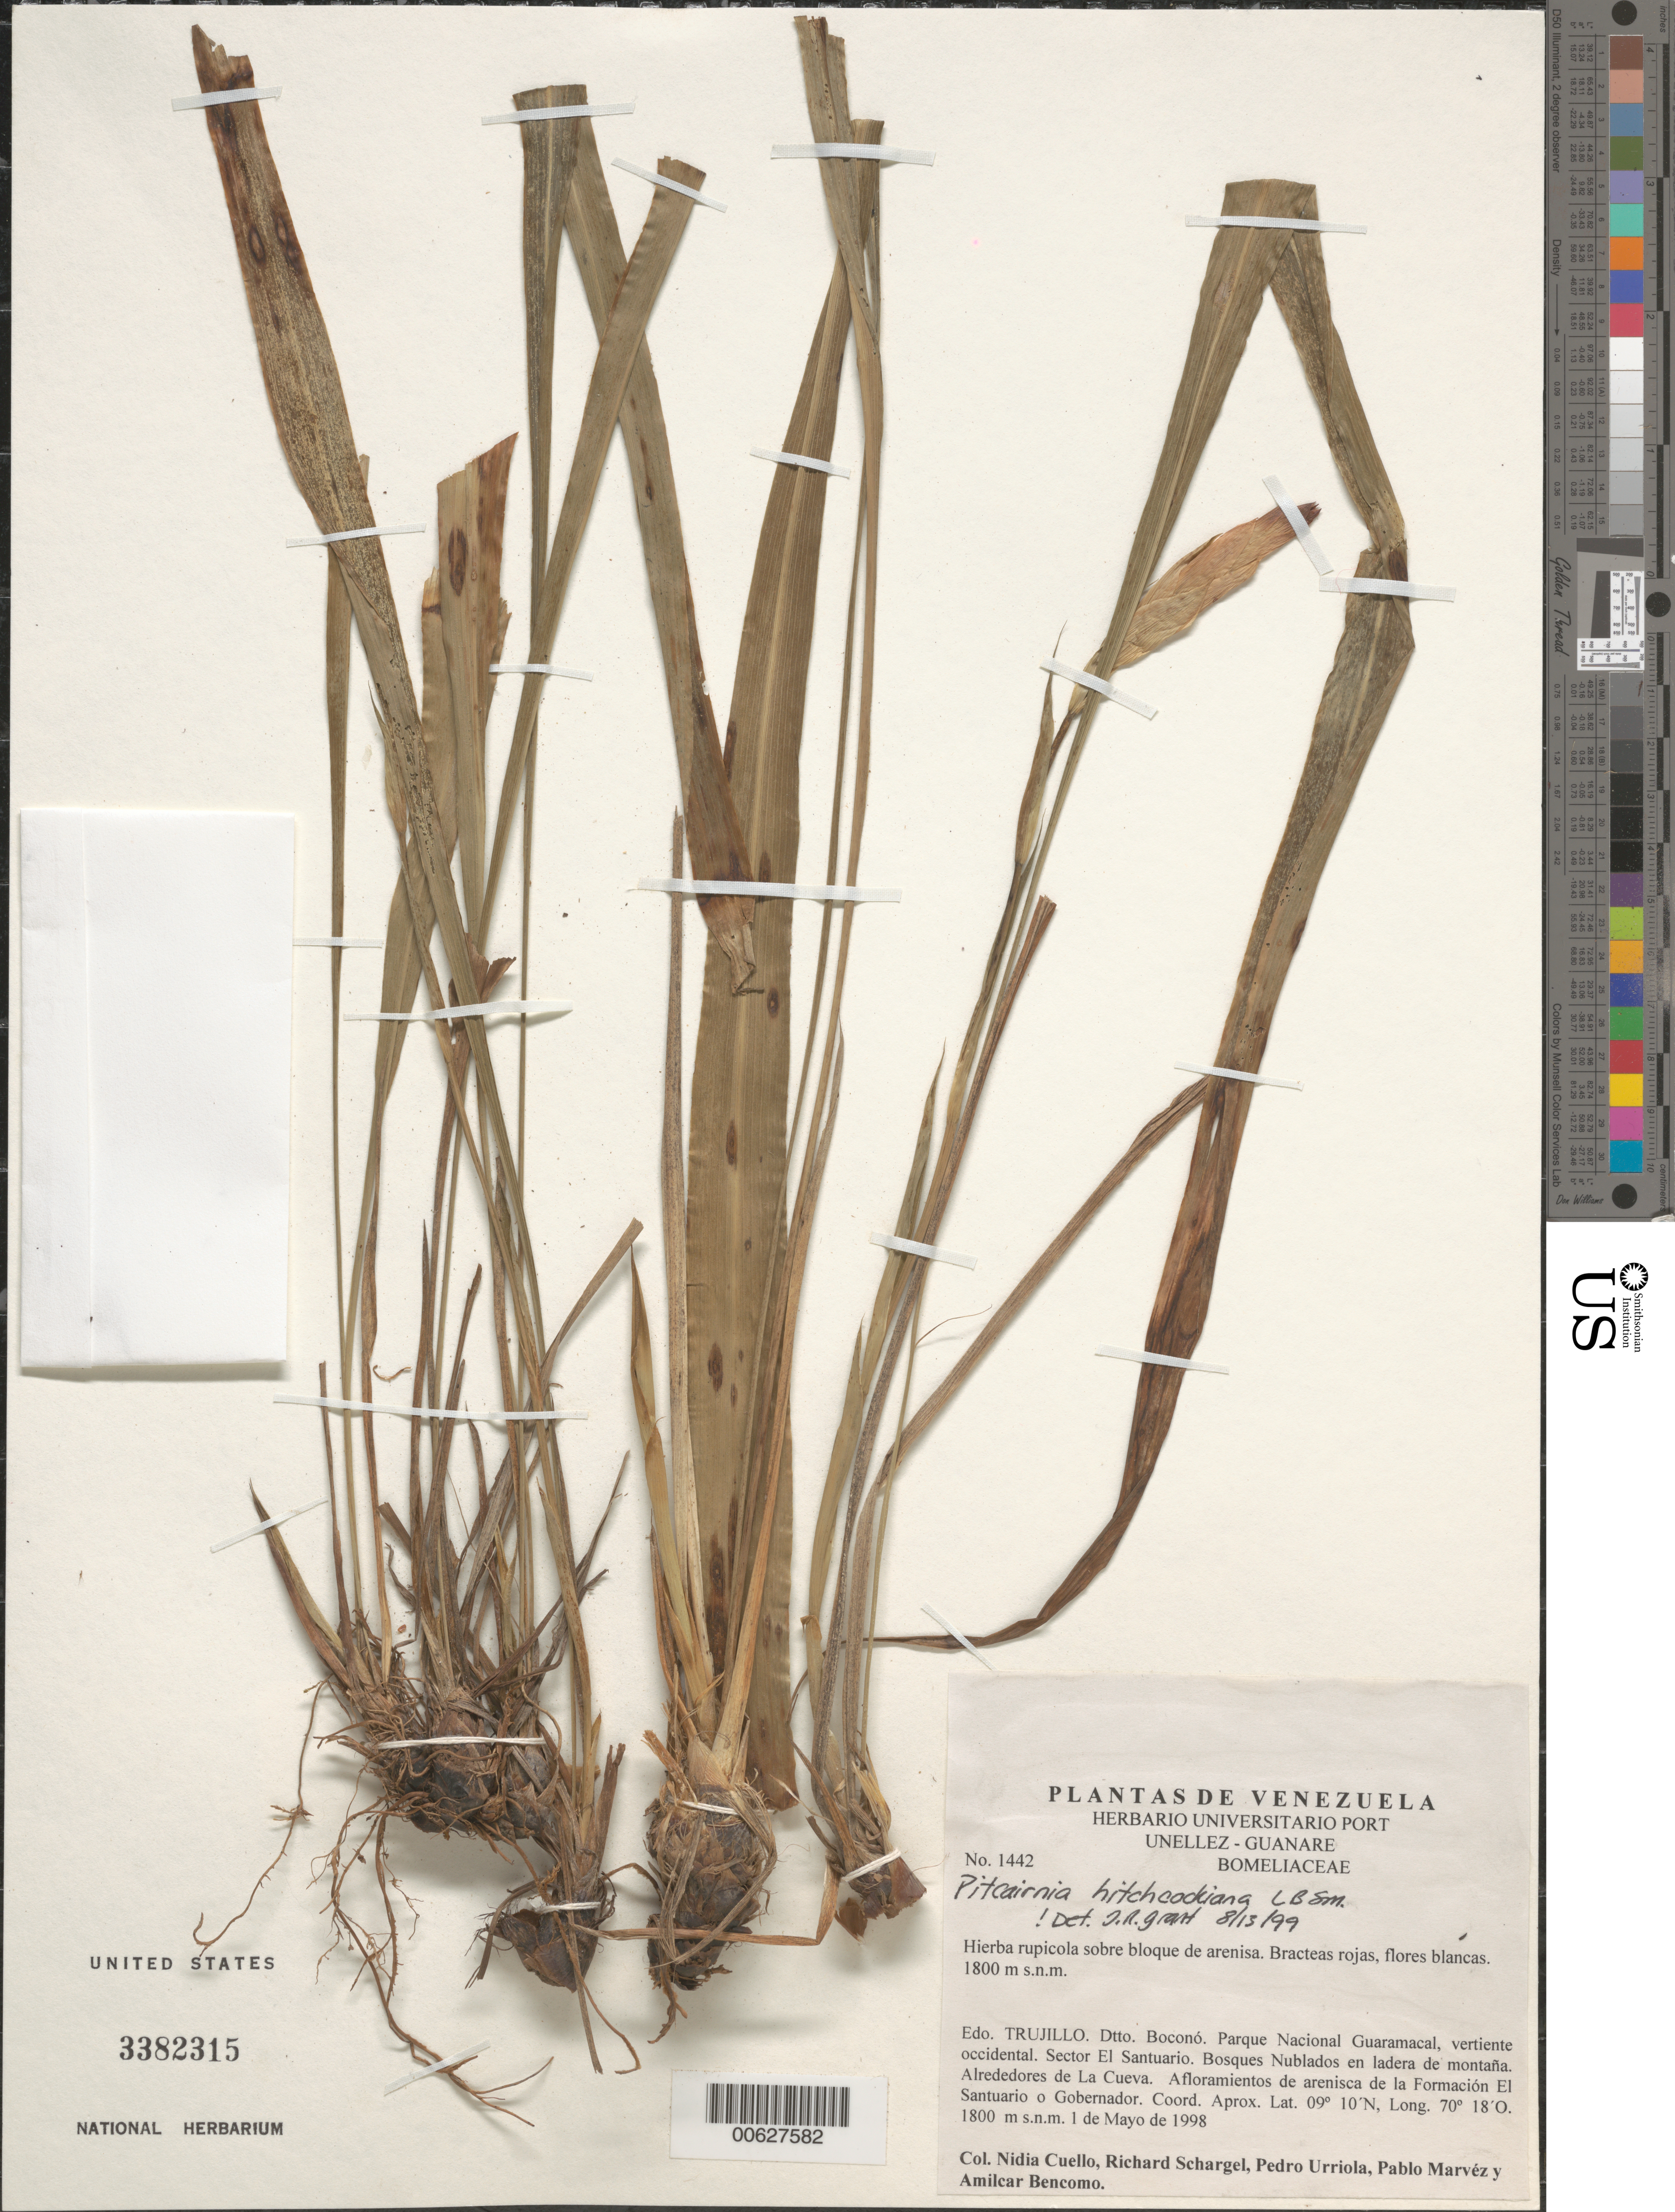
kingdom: Plantae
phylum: Tracheophyta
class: Liliopsida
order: Poales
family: Bromeliaceae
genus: Pitcairnia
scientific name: Pitcairnia hitchcockiana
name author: L.B. Sm.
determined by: Grant, J. R., (SWITZERLAND)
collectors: N. L. Cuello, R. Schargel, P. Urriola, P. Marvez & A. Bencomo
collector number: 1442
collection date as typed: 01 May 1998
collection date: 1998-05-01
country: Venezuela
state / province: Trujillo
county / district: Boconó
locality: Parque Nacional Guaramacal, vertiente occidental. Sector El Santuario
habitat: Bosques nublados en ladera de montaña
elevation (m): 1800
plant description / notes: PORT, US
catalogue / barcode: US 3382315